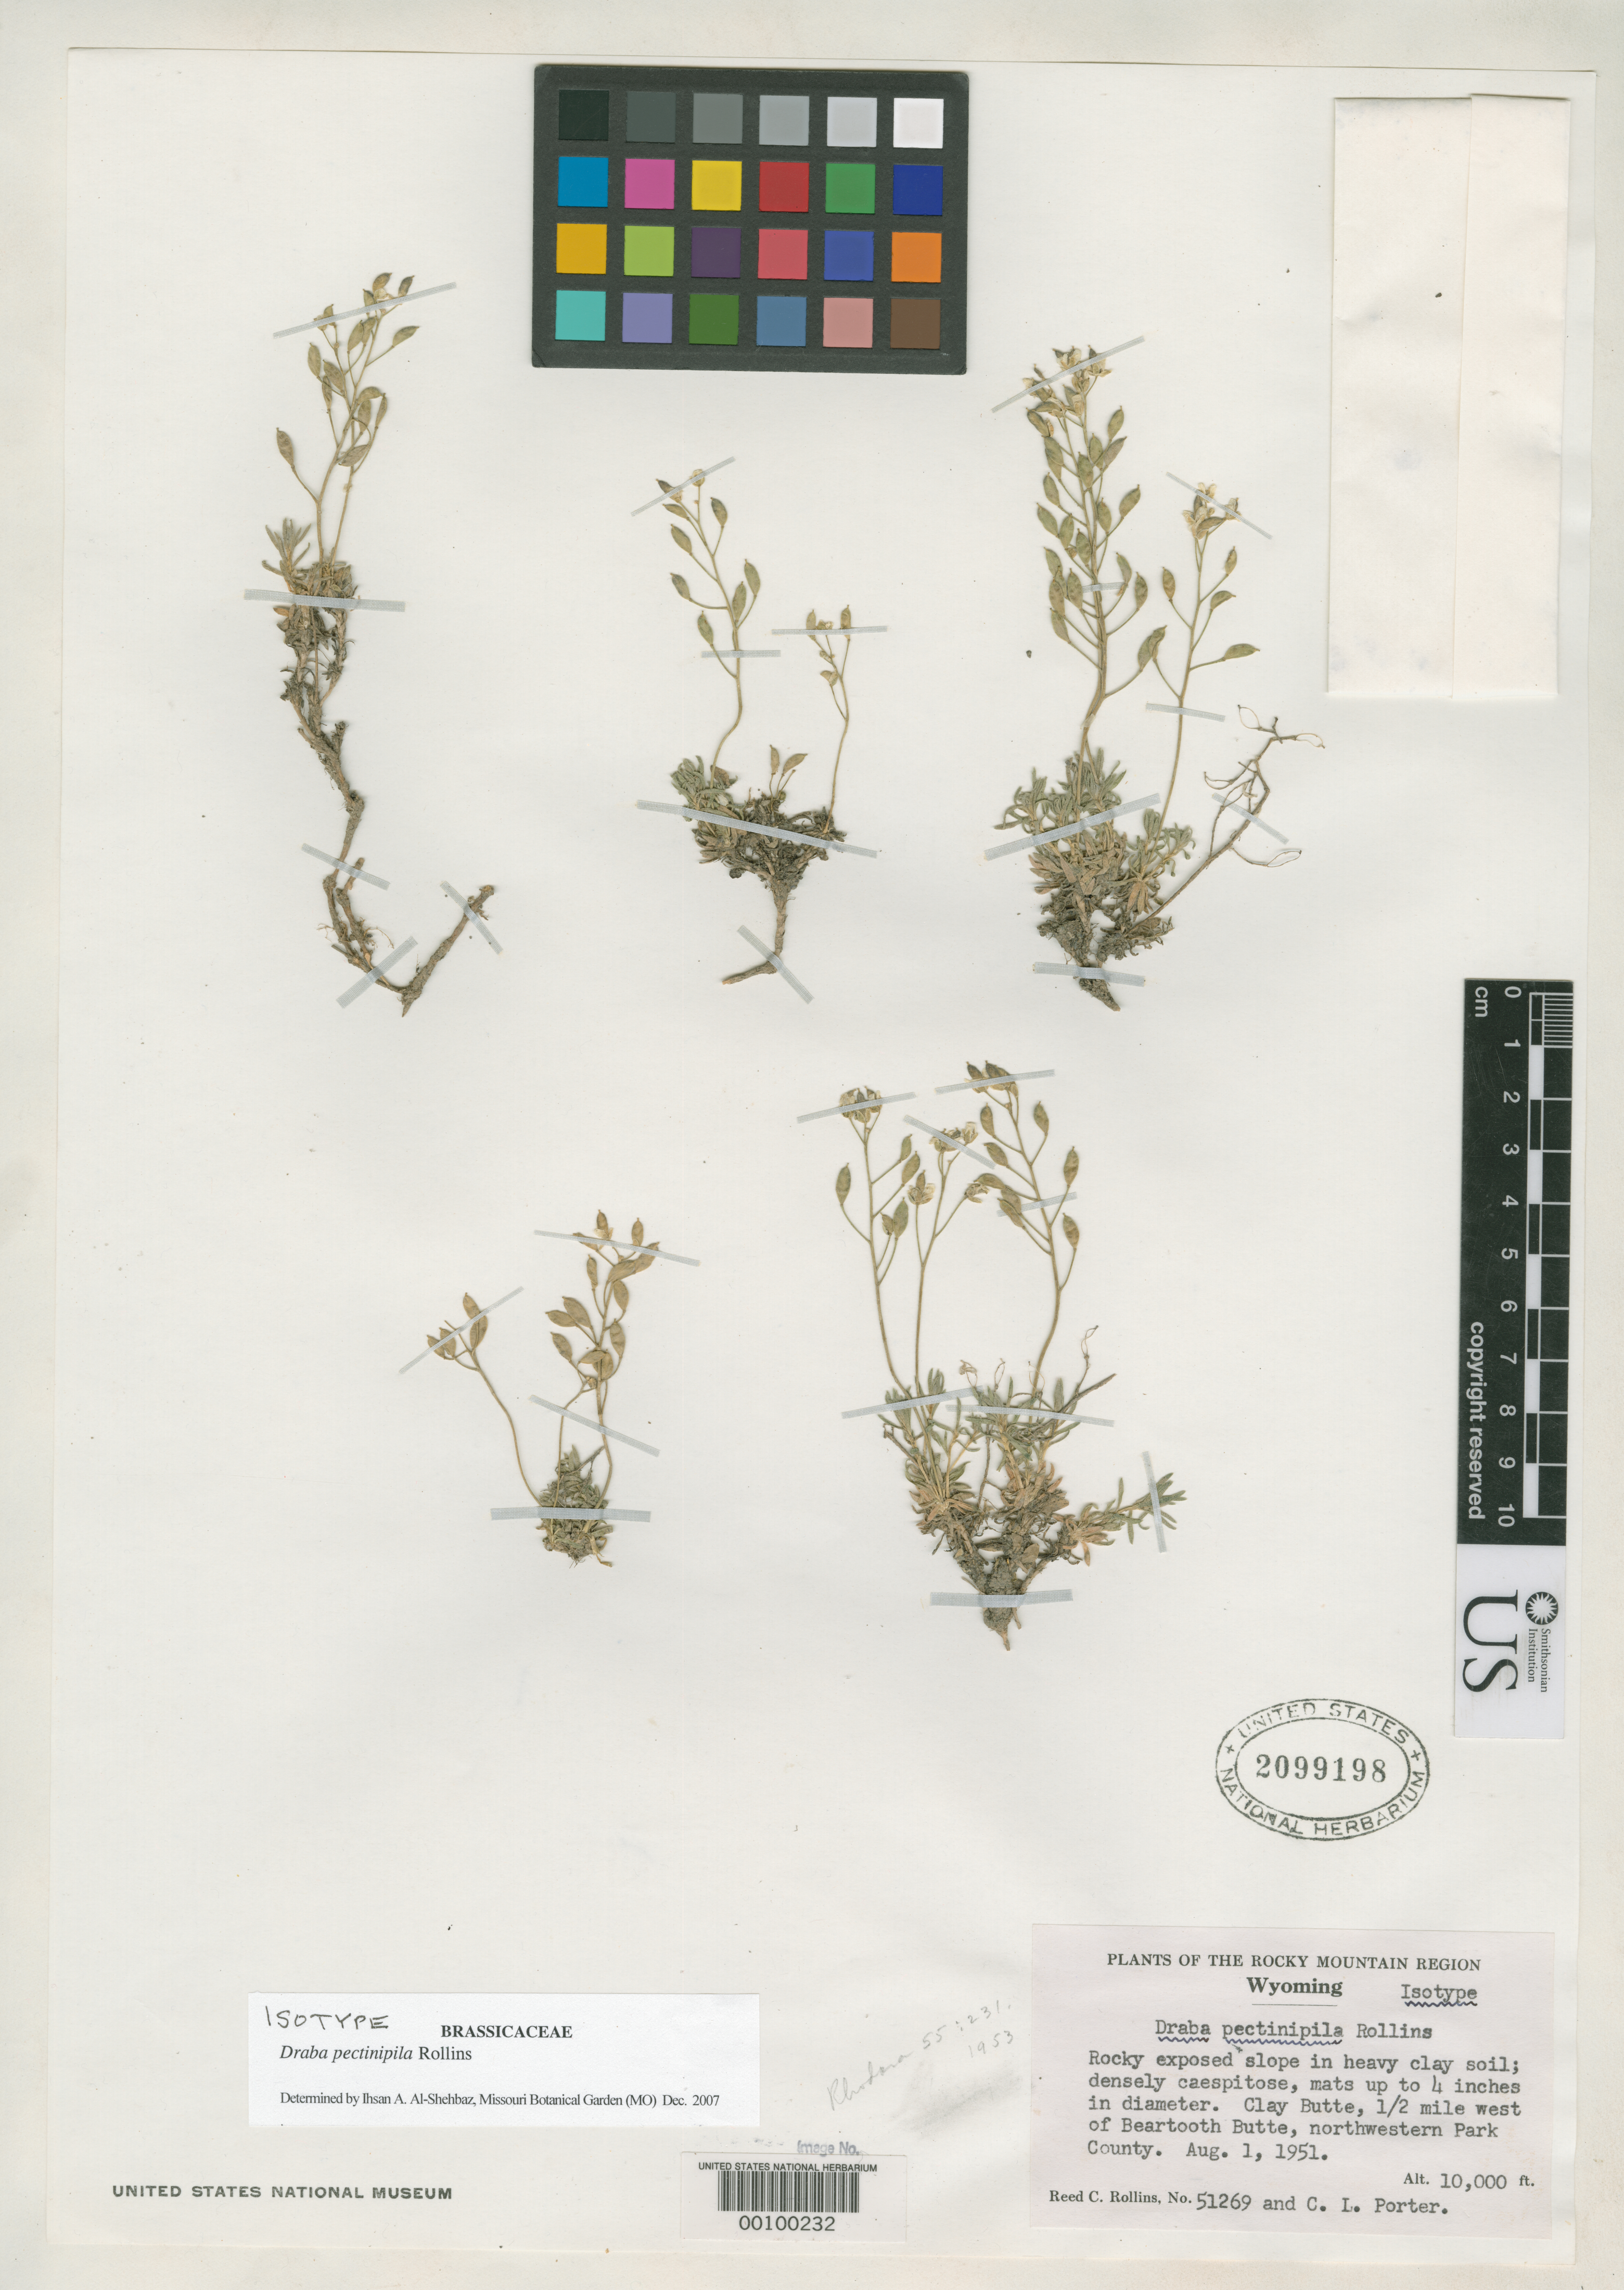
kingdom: Plantae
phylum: Tracheophyta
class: Magnoliopsida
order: Brassicales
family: Brassicaceae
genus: Draba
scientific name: Draba pectinipila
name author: Rollins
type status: Isotype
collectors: R. C. Rollins & C. L. Porter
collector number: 51269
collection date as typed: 01 Aug 1951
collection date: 1951-08-01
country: United States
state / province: Wyoming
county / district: Park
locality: Clay Butte, 1/2 mi W of Beartooth Butte.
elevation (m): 3048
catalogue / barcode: US 2099198